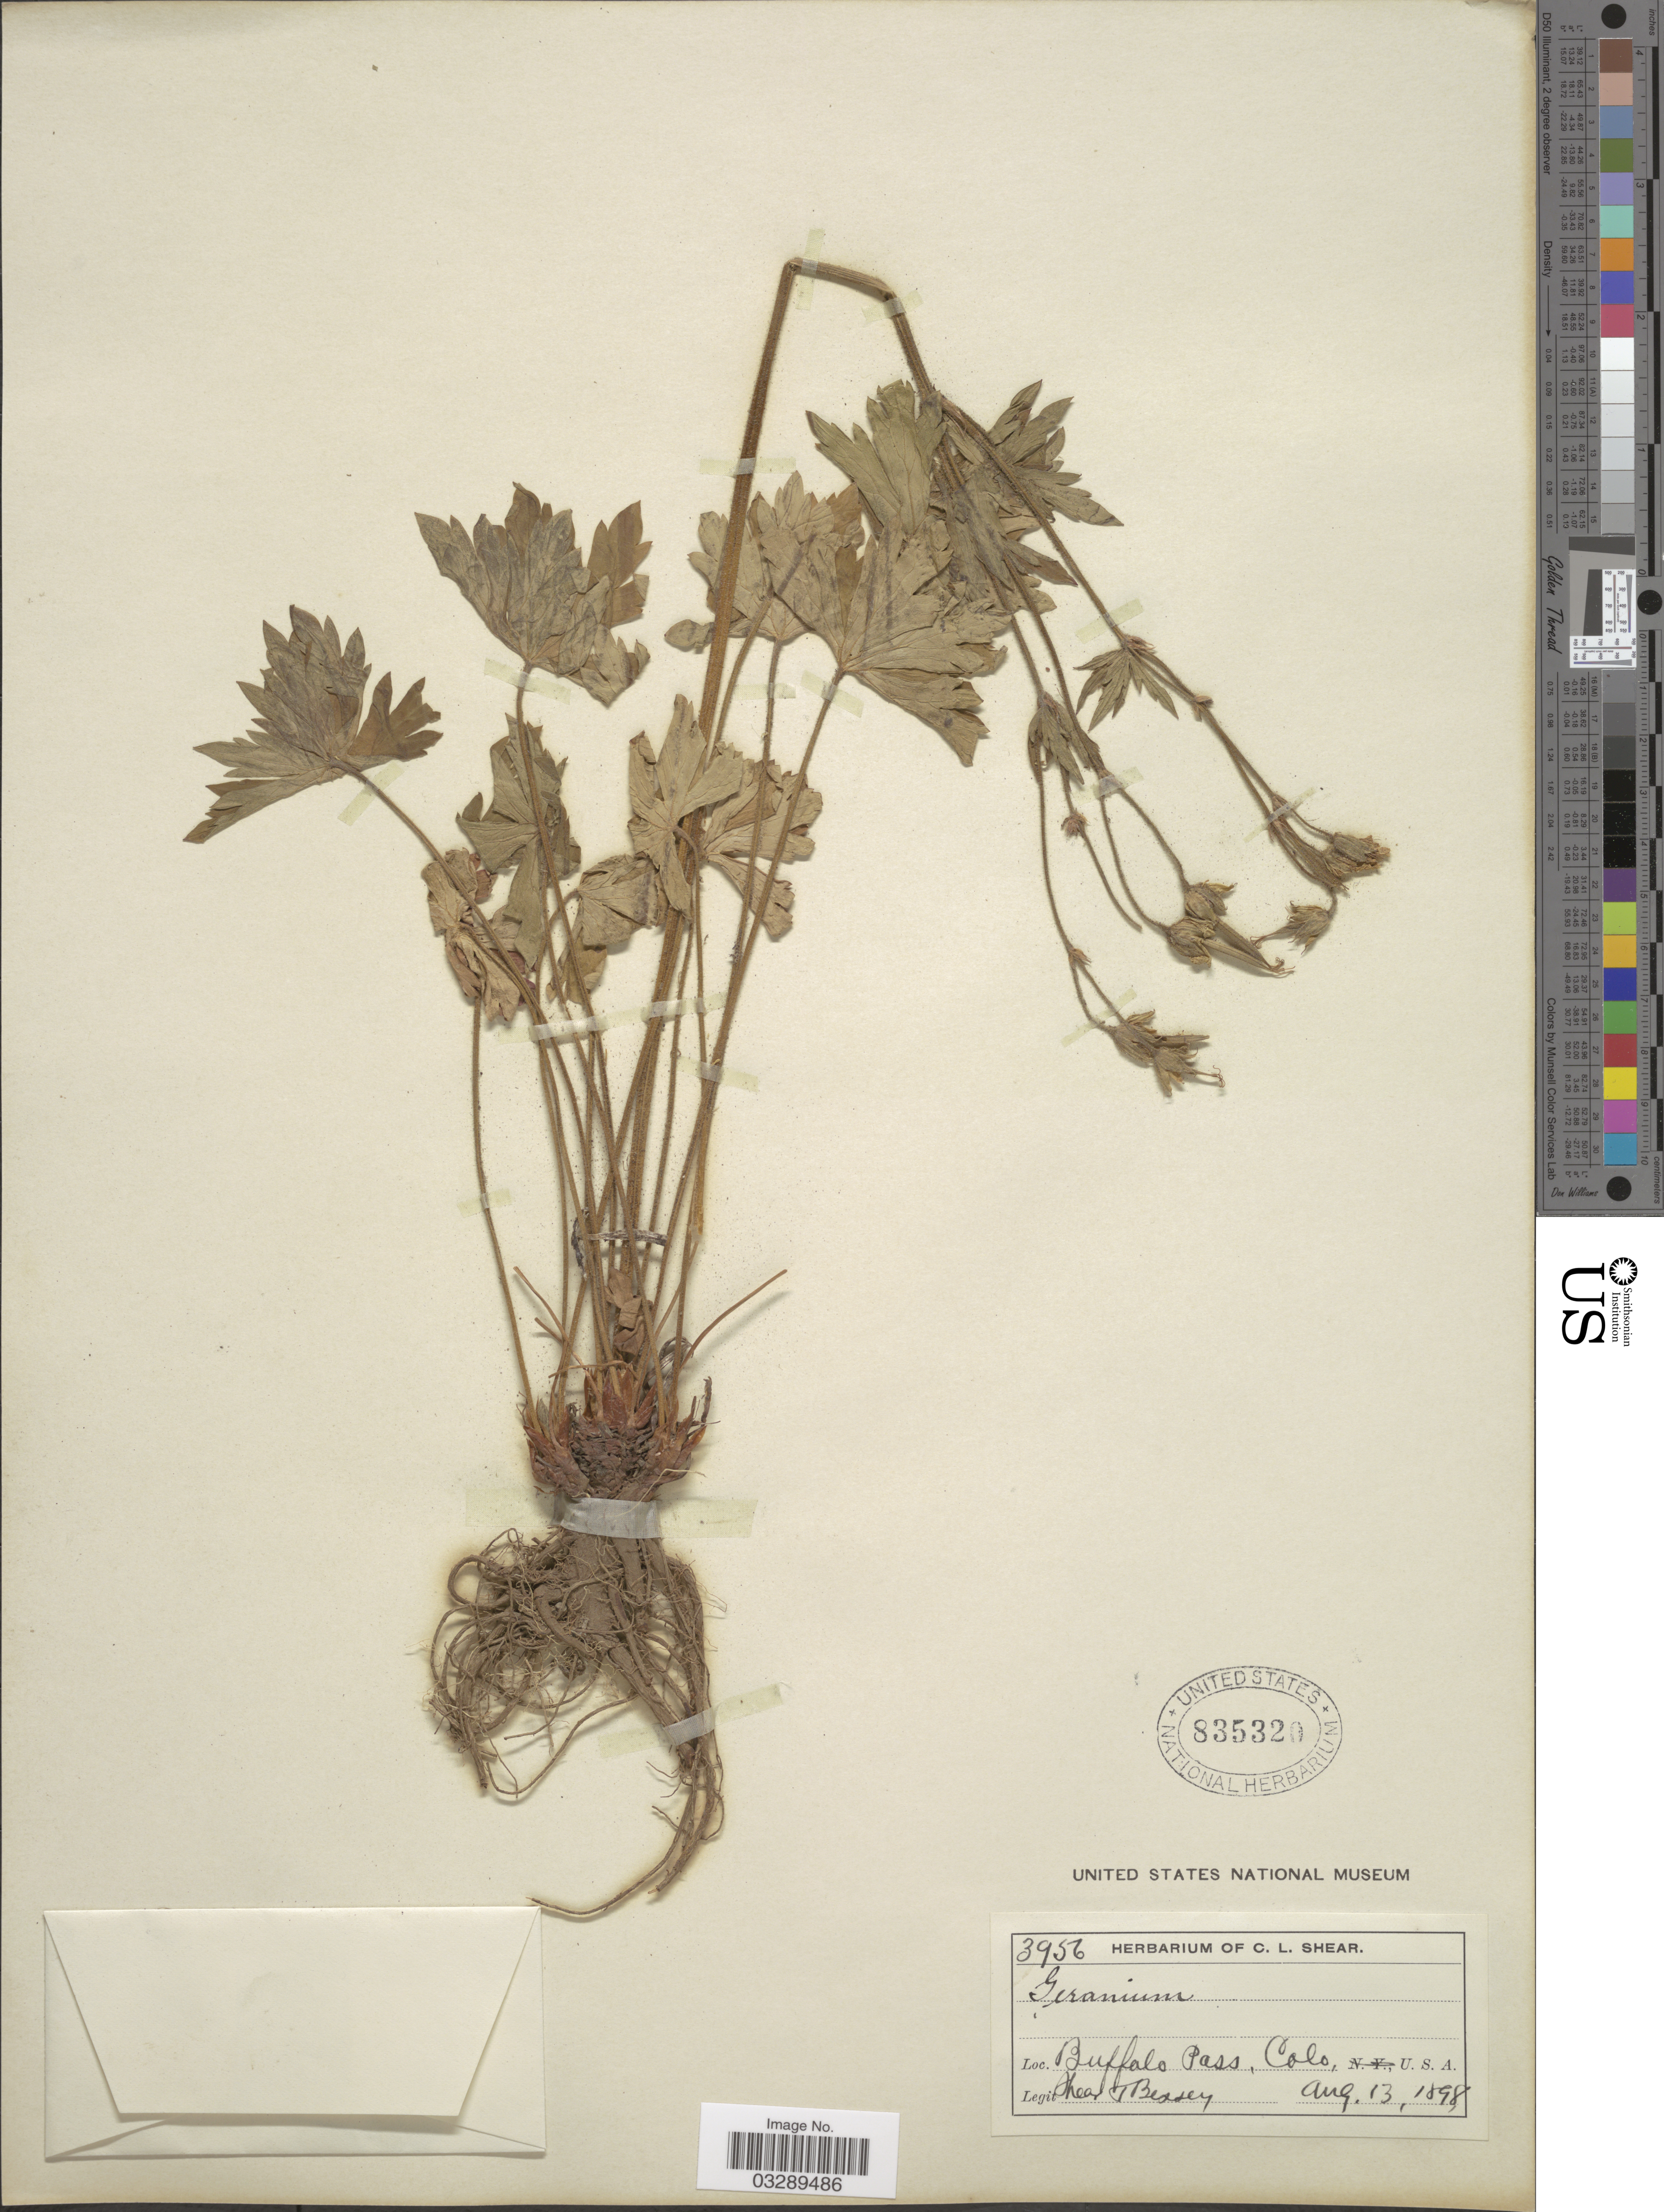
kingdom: Plantae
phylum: Tracheophyta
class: Magnoliopsida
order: Geraniales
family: Geraniaceae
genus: Geranium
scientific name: Geranium sp.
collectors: -- Shear & -. Bessey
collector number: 3956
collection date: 1898-08-13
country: United States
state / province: Colorado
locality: Buffalo Pass.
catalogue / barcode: US 835320